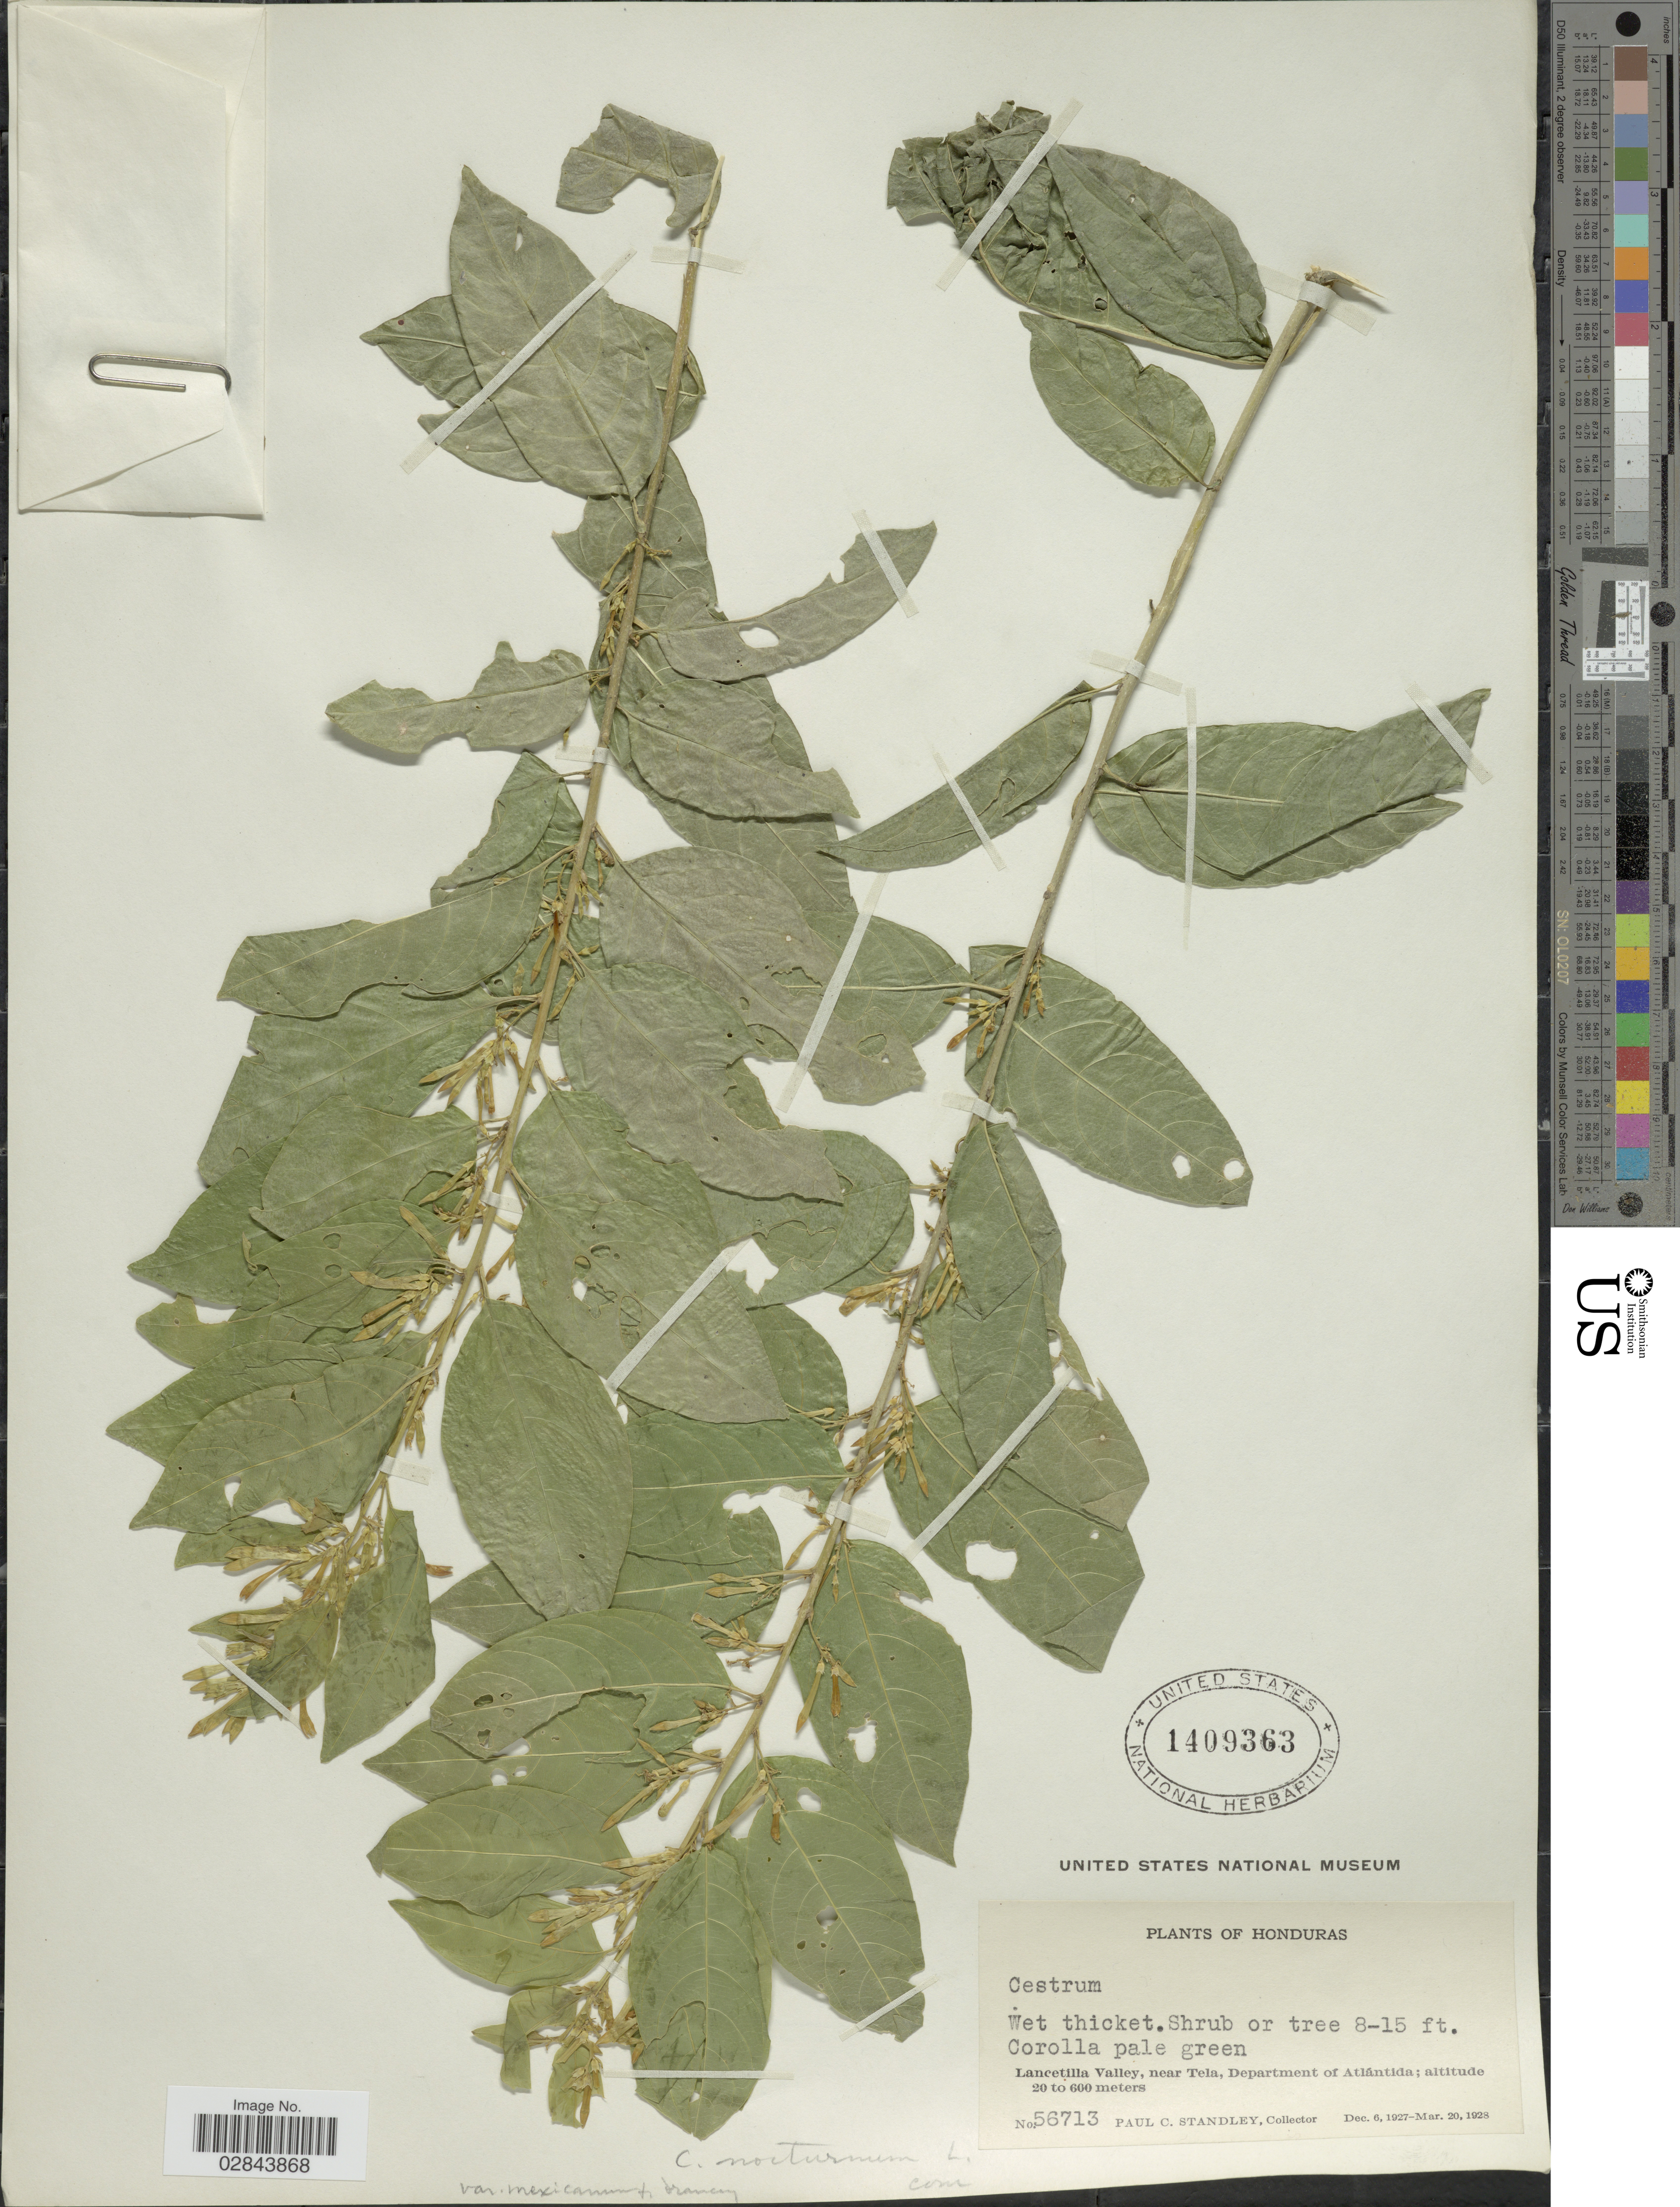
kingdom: Plantae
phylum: Tracheophyta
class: Magnoliopsida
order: Solanales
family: Solanaceae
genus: Cestrum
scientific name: Cestrum nocturnum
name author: L.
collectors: P. C. Standley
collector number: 56713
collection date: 1927-12-06/1928-03-20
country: Honduras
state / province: Atlántida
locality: Lancetilla Valley, near Tela, Department of Atlántida.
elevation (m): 20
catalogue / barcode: US 1409363